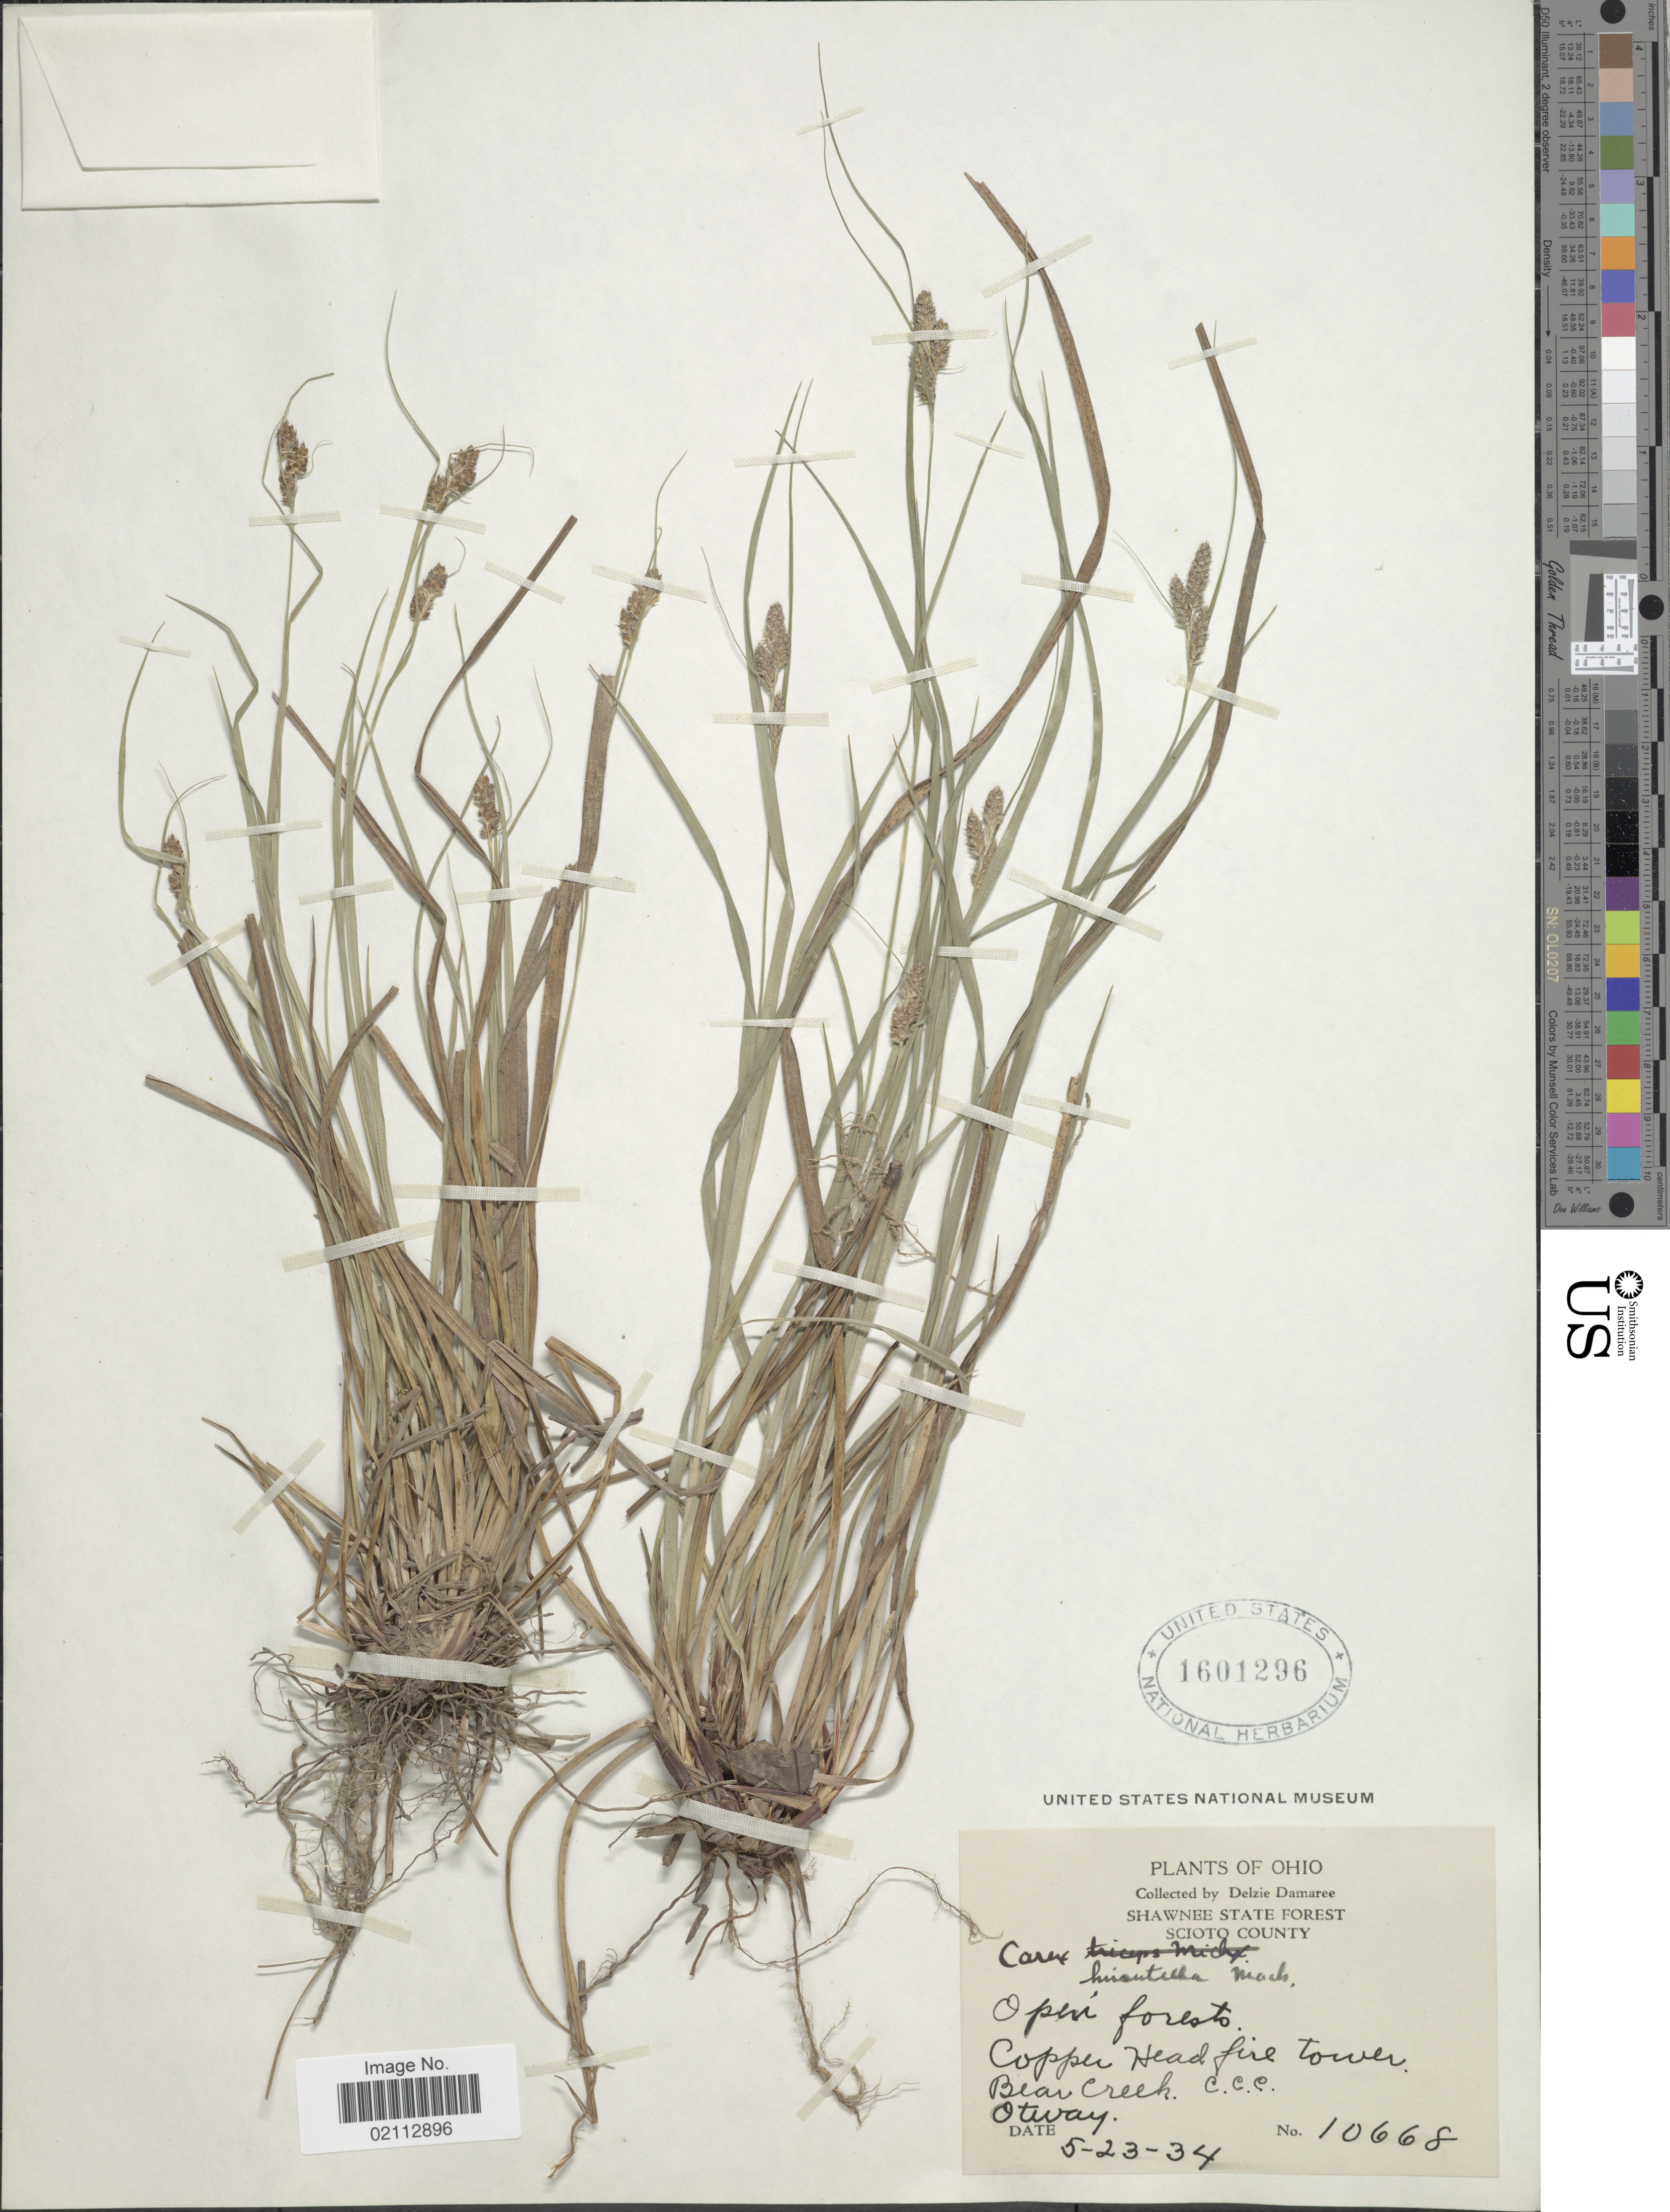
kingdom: Plantae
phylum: Tracheophyta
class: Liliopsida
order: Poales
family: Cyperaceae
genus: Carex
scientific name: Carex hirsutella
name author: Mack.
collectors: D. Demaree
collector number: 10668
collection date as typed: Transcribed d/m/y: 23/5/34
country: United States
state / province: Ohio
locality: Shawnee State Forest. Scotio County. Open forests. Copper Head fire Tower. Bear Creek. C.C.C. Otway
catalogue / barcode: US 1601296